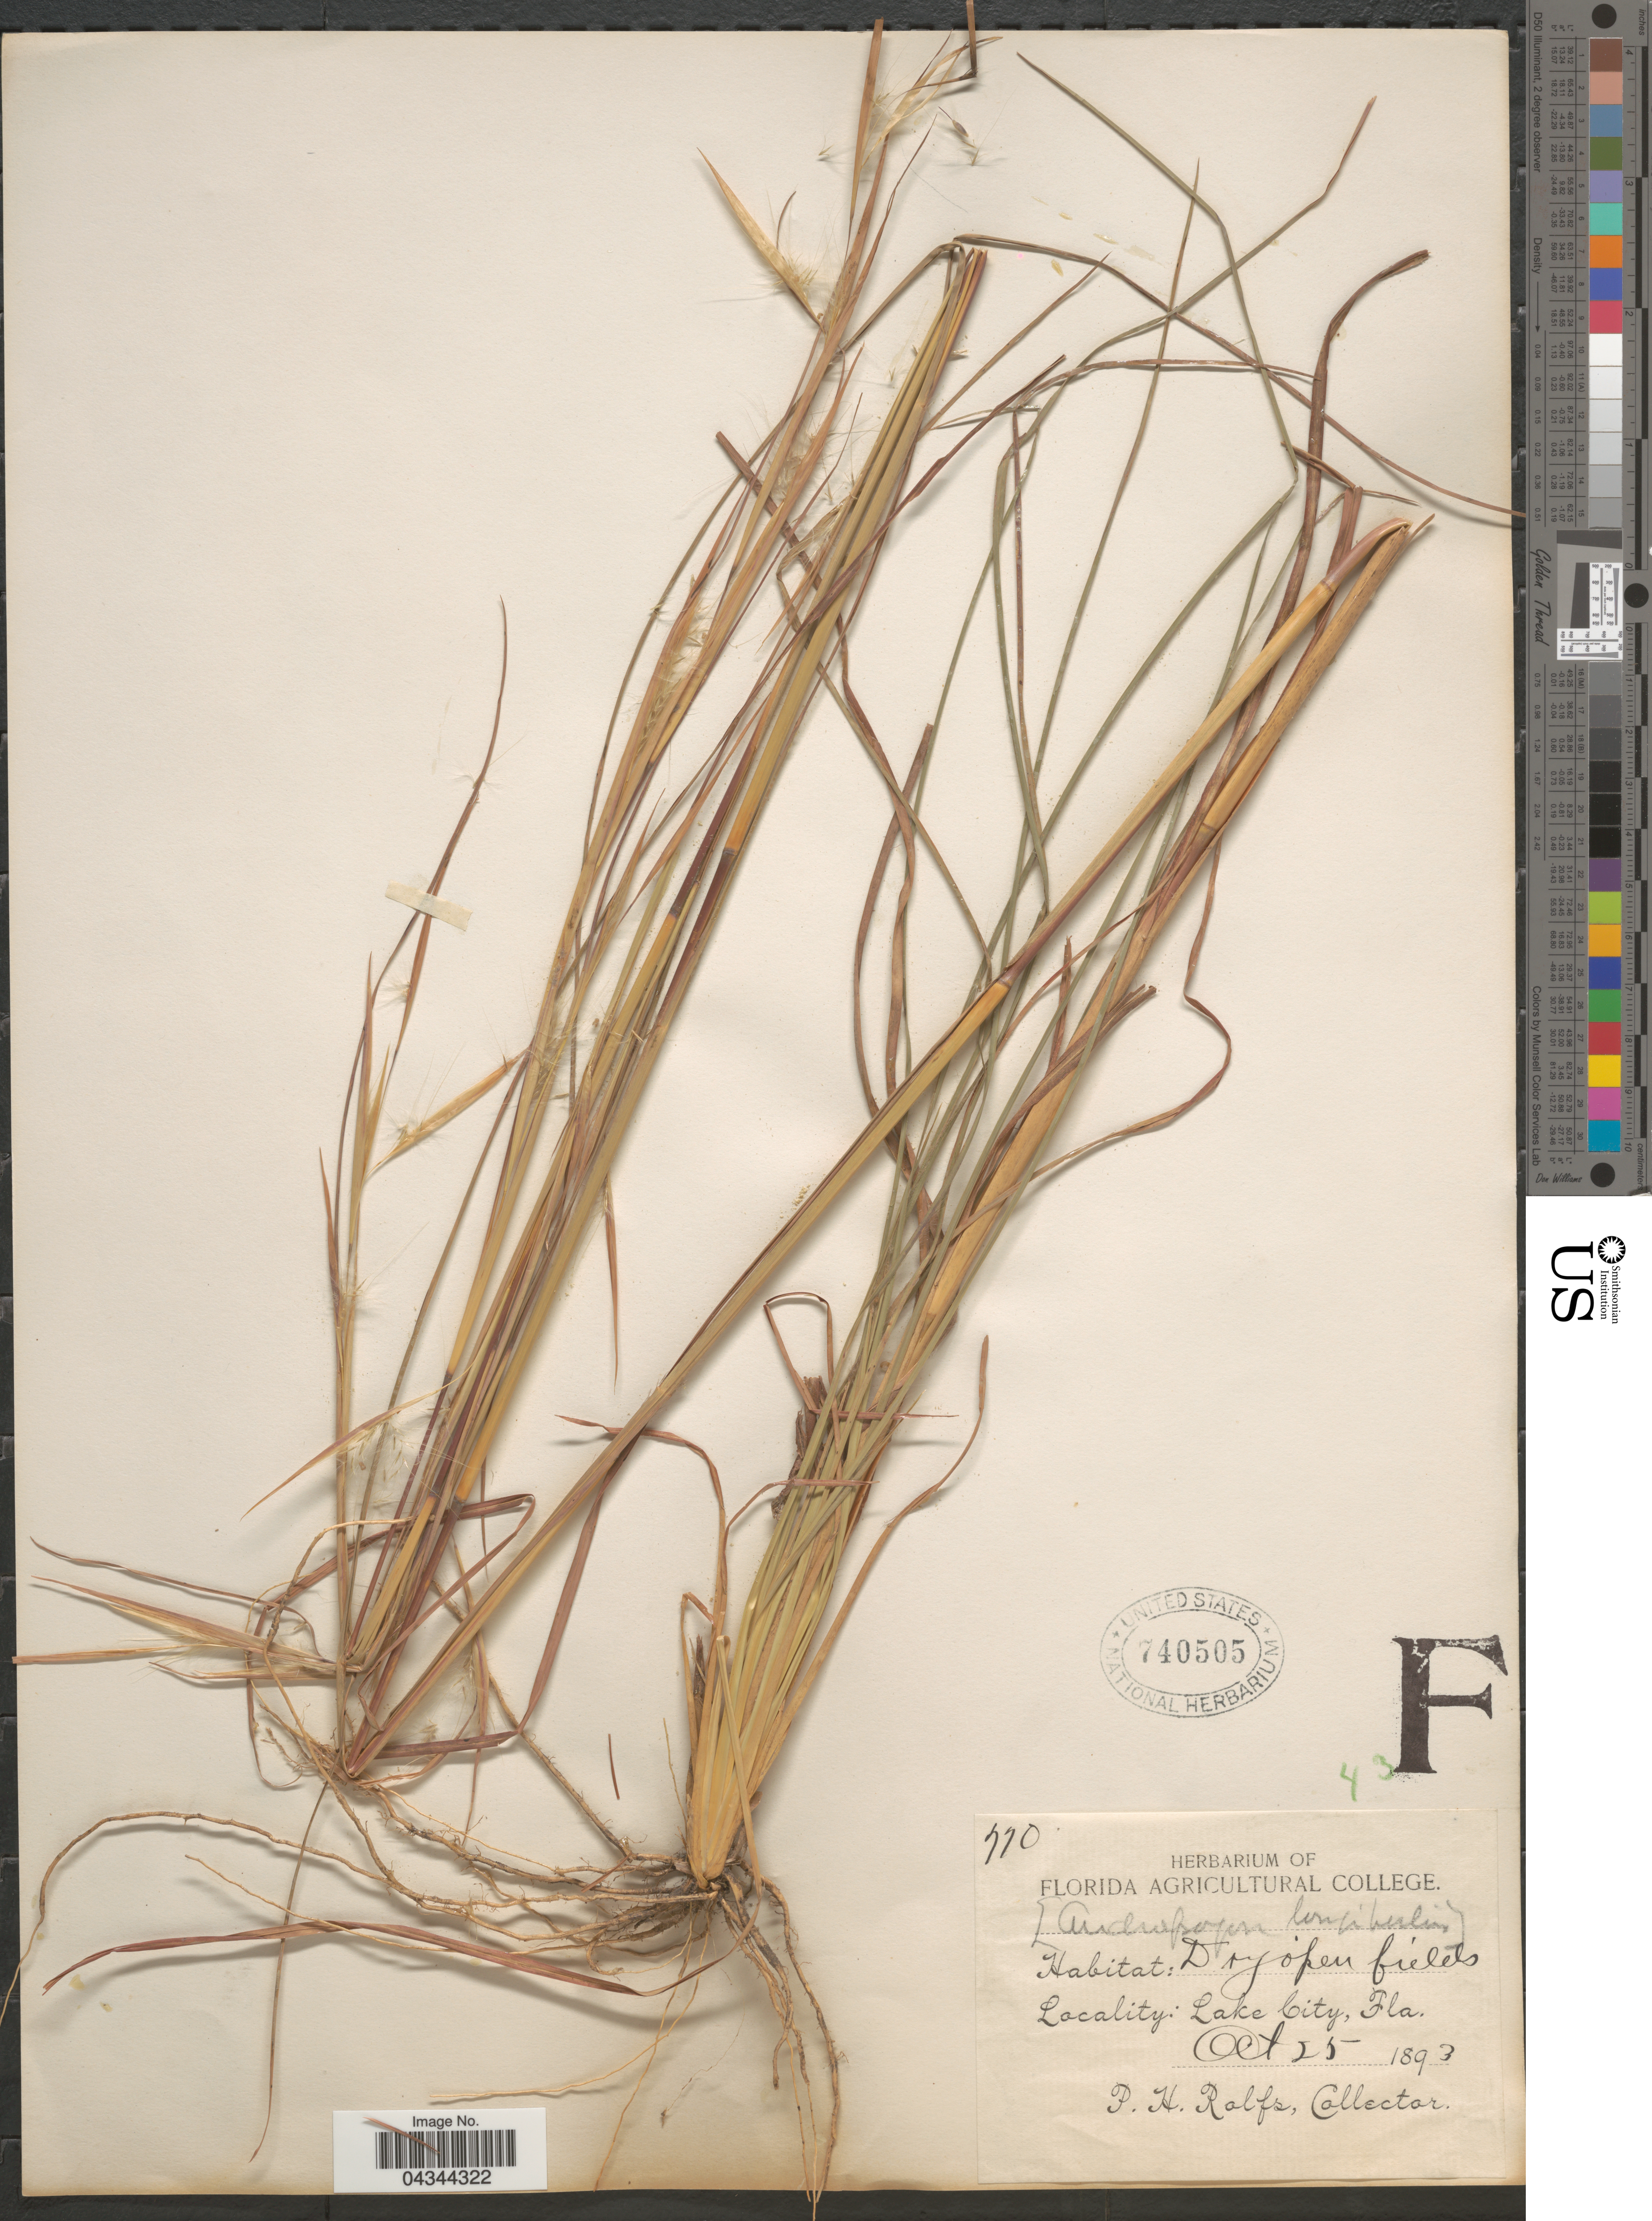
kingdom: Plantae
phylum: Tracheophyta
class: Liliopsida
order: Poales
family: Poaceae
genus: Andropogon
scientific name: Andropogon virginicus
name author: L.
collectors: P. H. Rolfs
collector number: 770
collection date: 1893-10-25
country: United States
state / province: Florida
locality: Lake City.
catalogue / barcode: US 740505